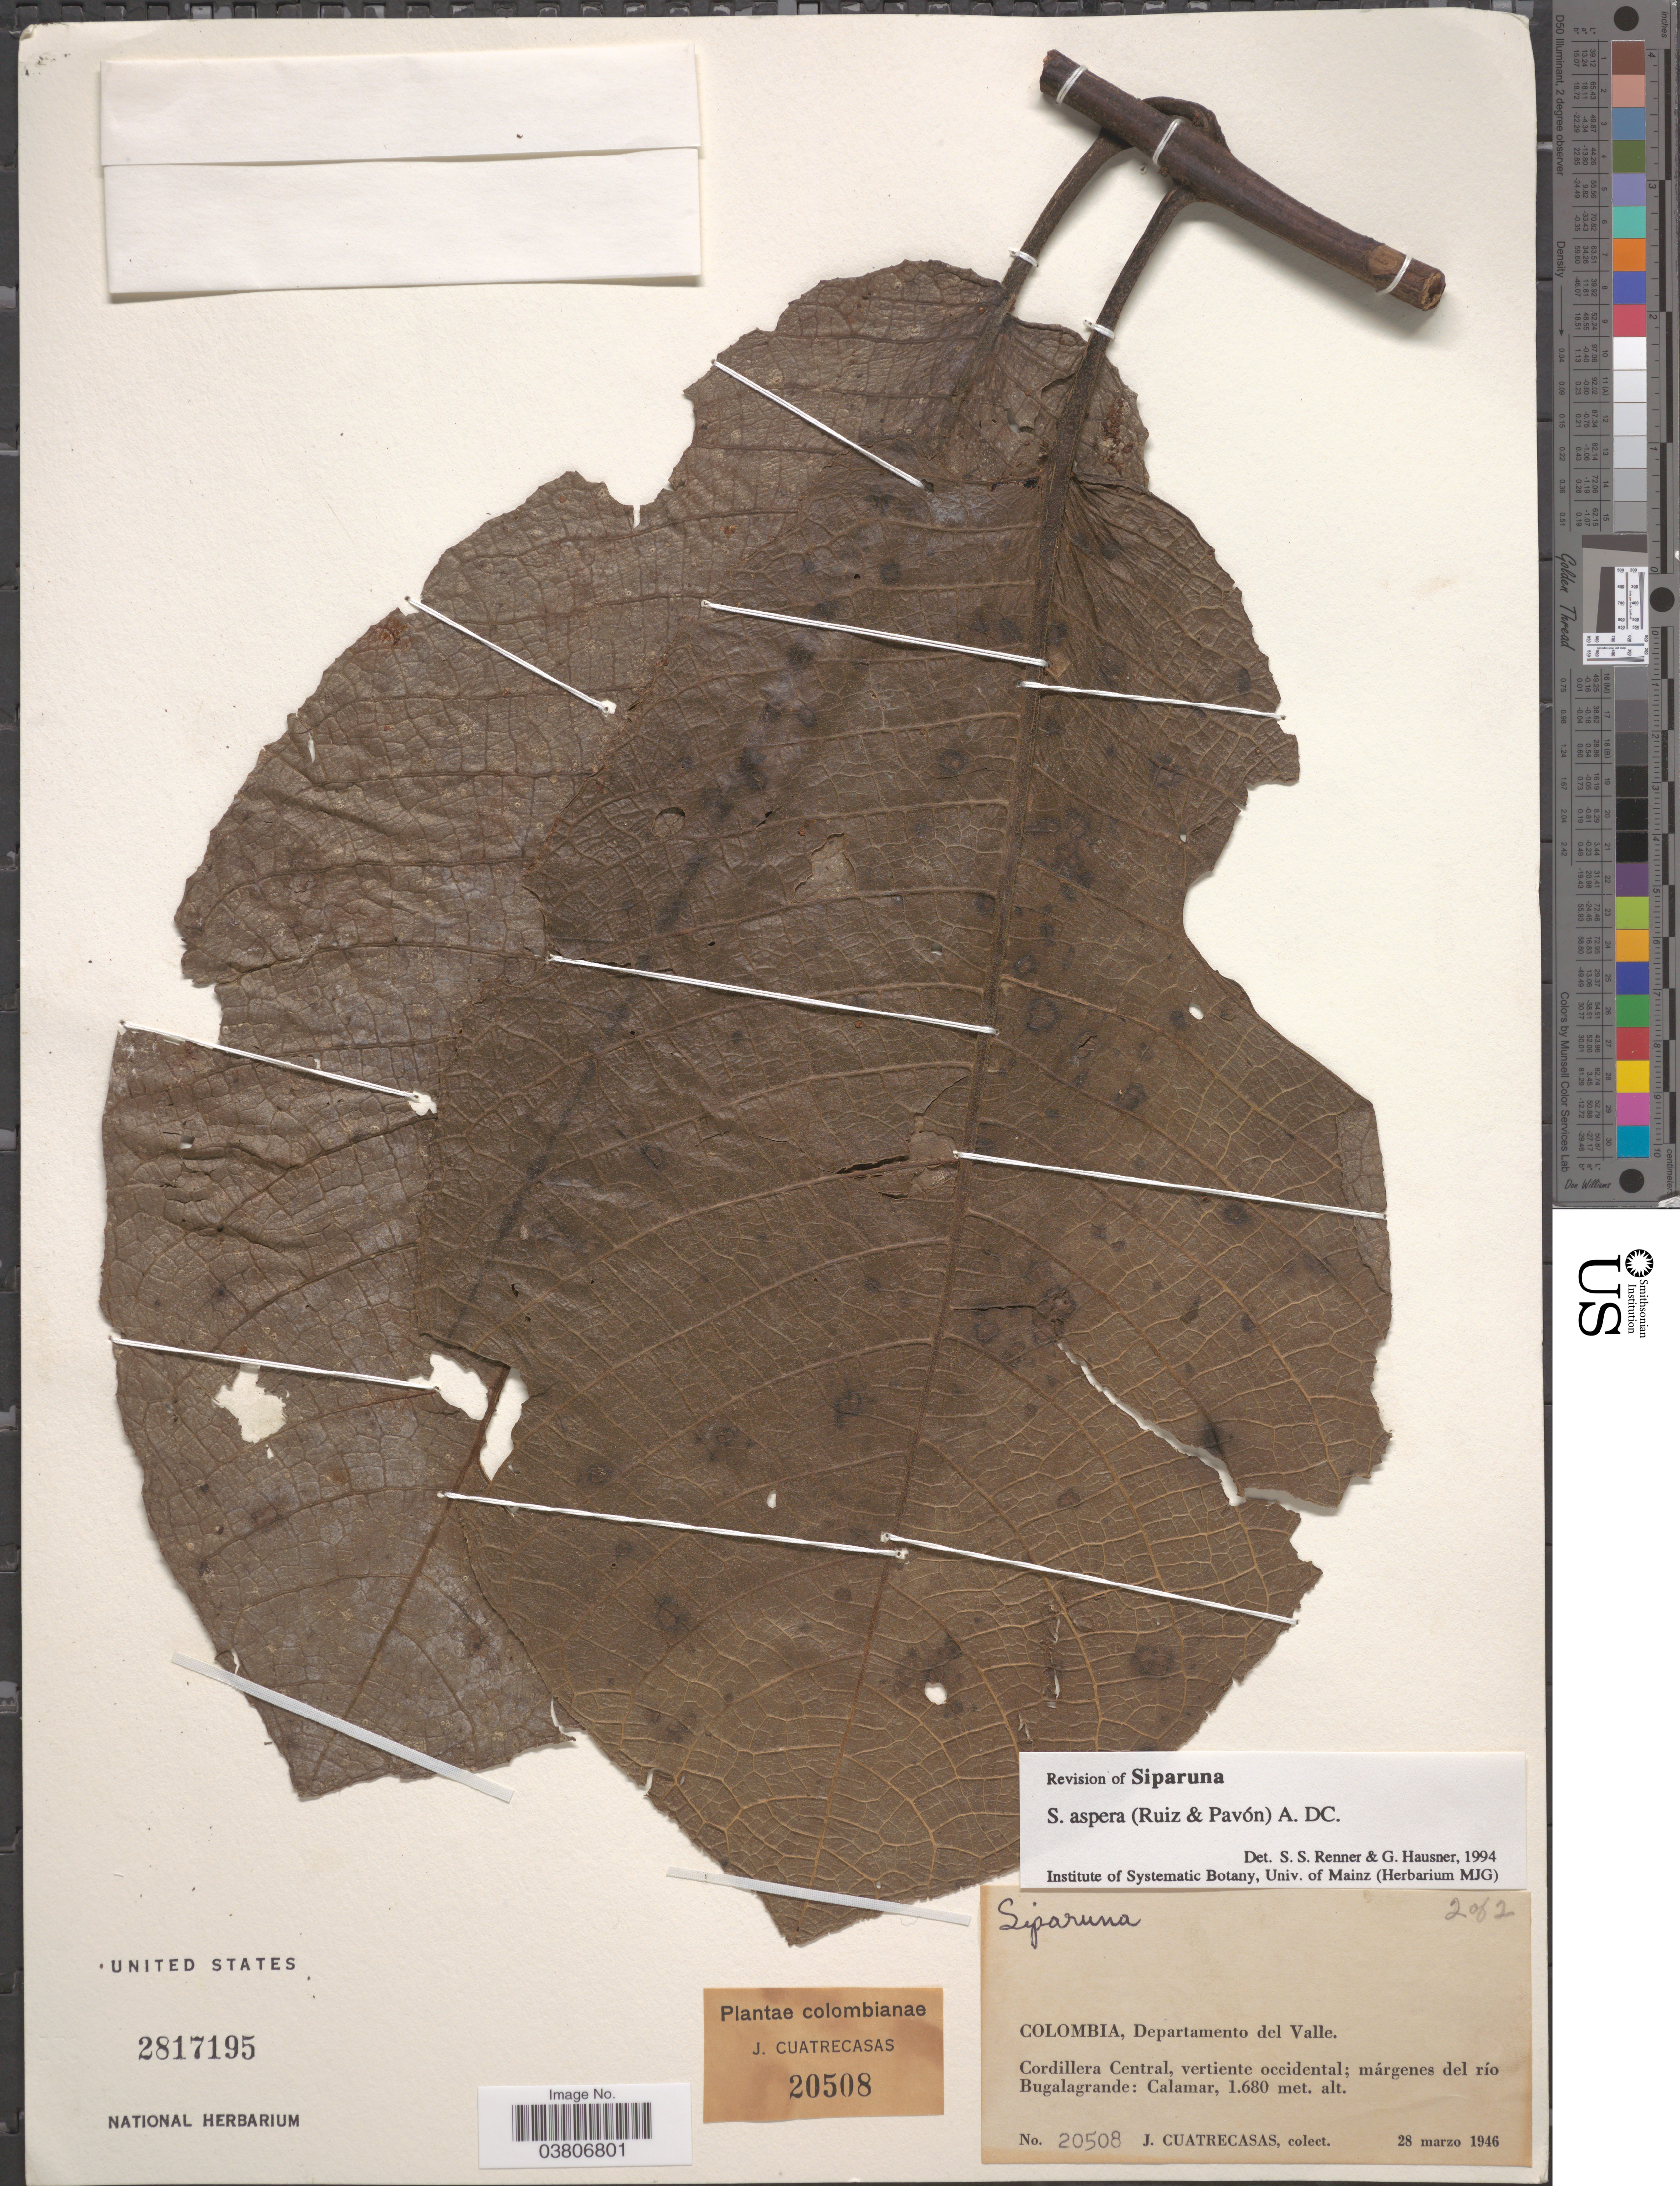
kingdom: Plantae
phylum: Tracheophyta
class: Magnoliopsida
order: Laurales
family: Siparunaceae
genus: Siparuna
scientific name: Siparuna aspera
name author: (Ruiz & Pav.) A. DC.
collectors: J. Cuatrecasas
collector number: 20508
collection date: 1946-03-28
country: Colombia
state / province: Valle del Cauca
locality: Departamento del Valle. Cordillera Central, vertiente occidental: márgenes del río Bugalagrande: Calamar.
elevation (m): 1680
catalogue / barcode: US 2817195